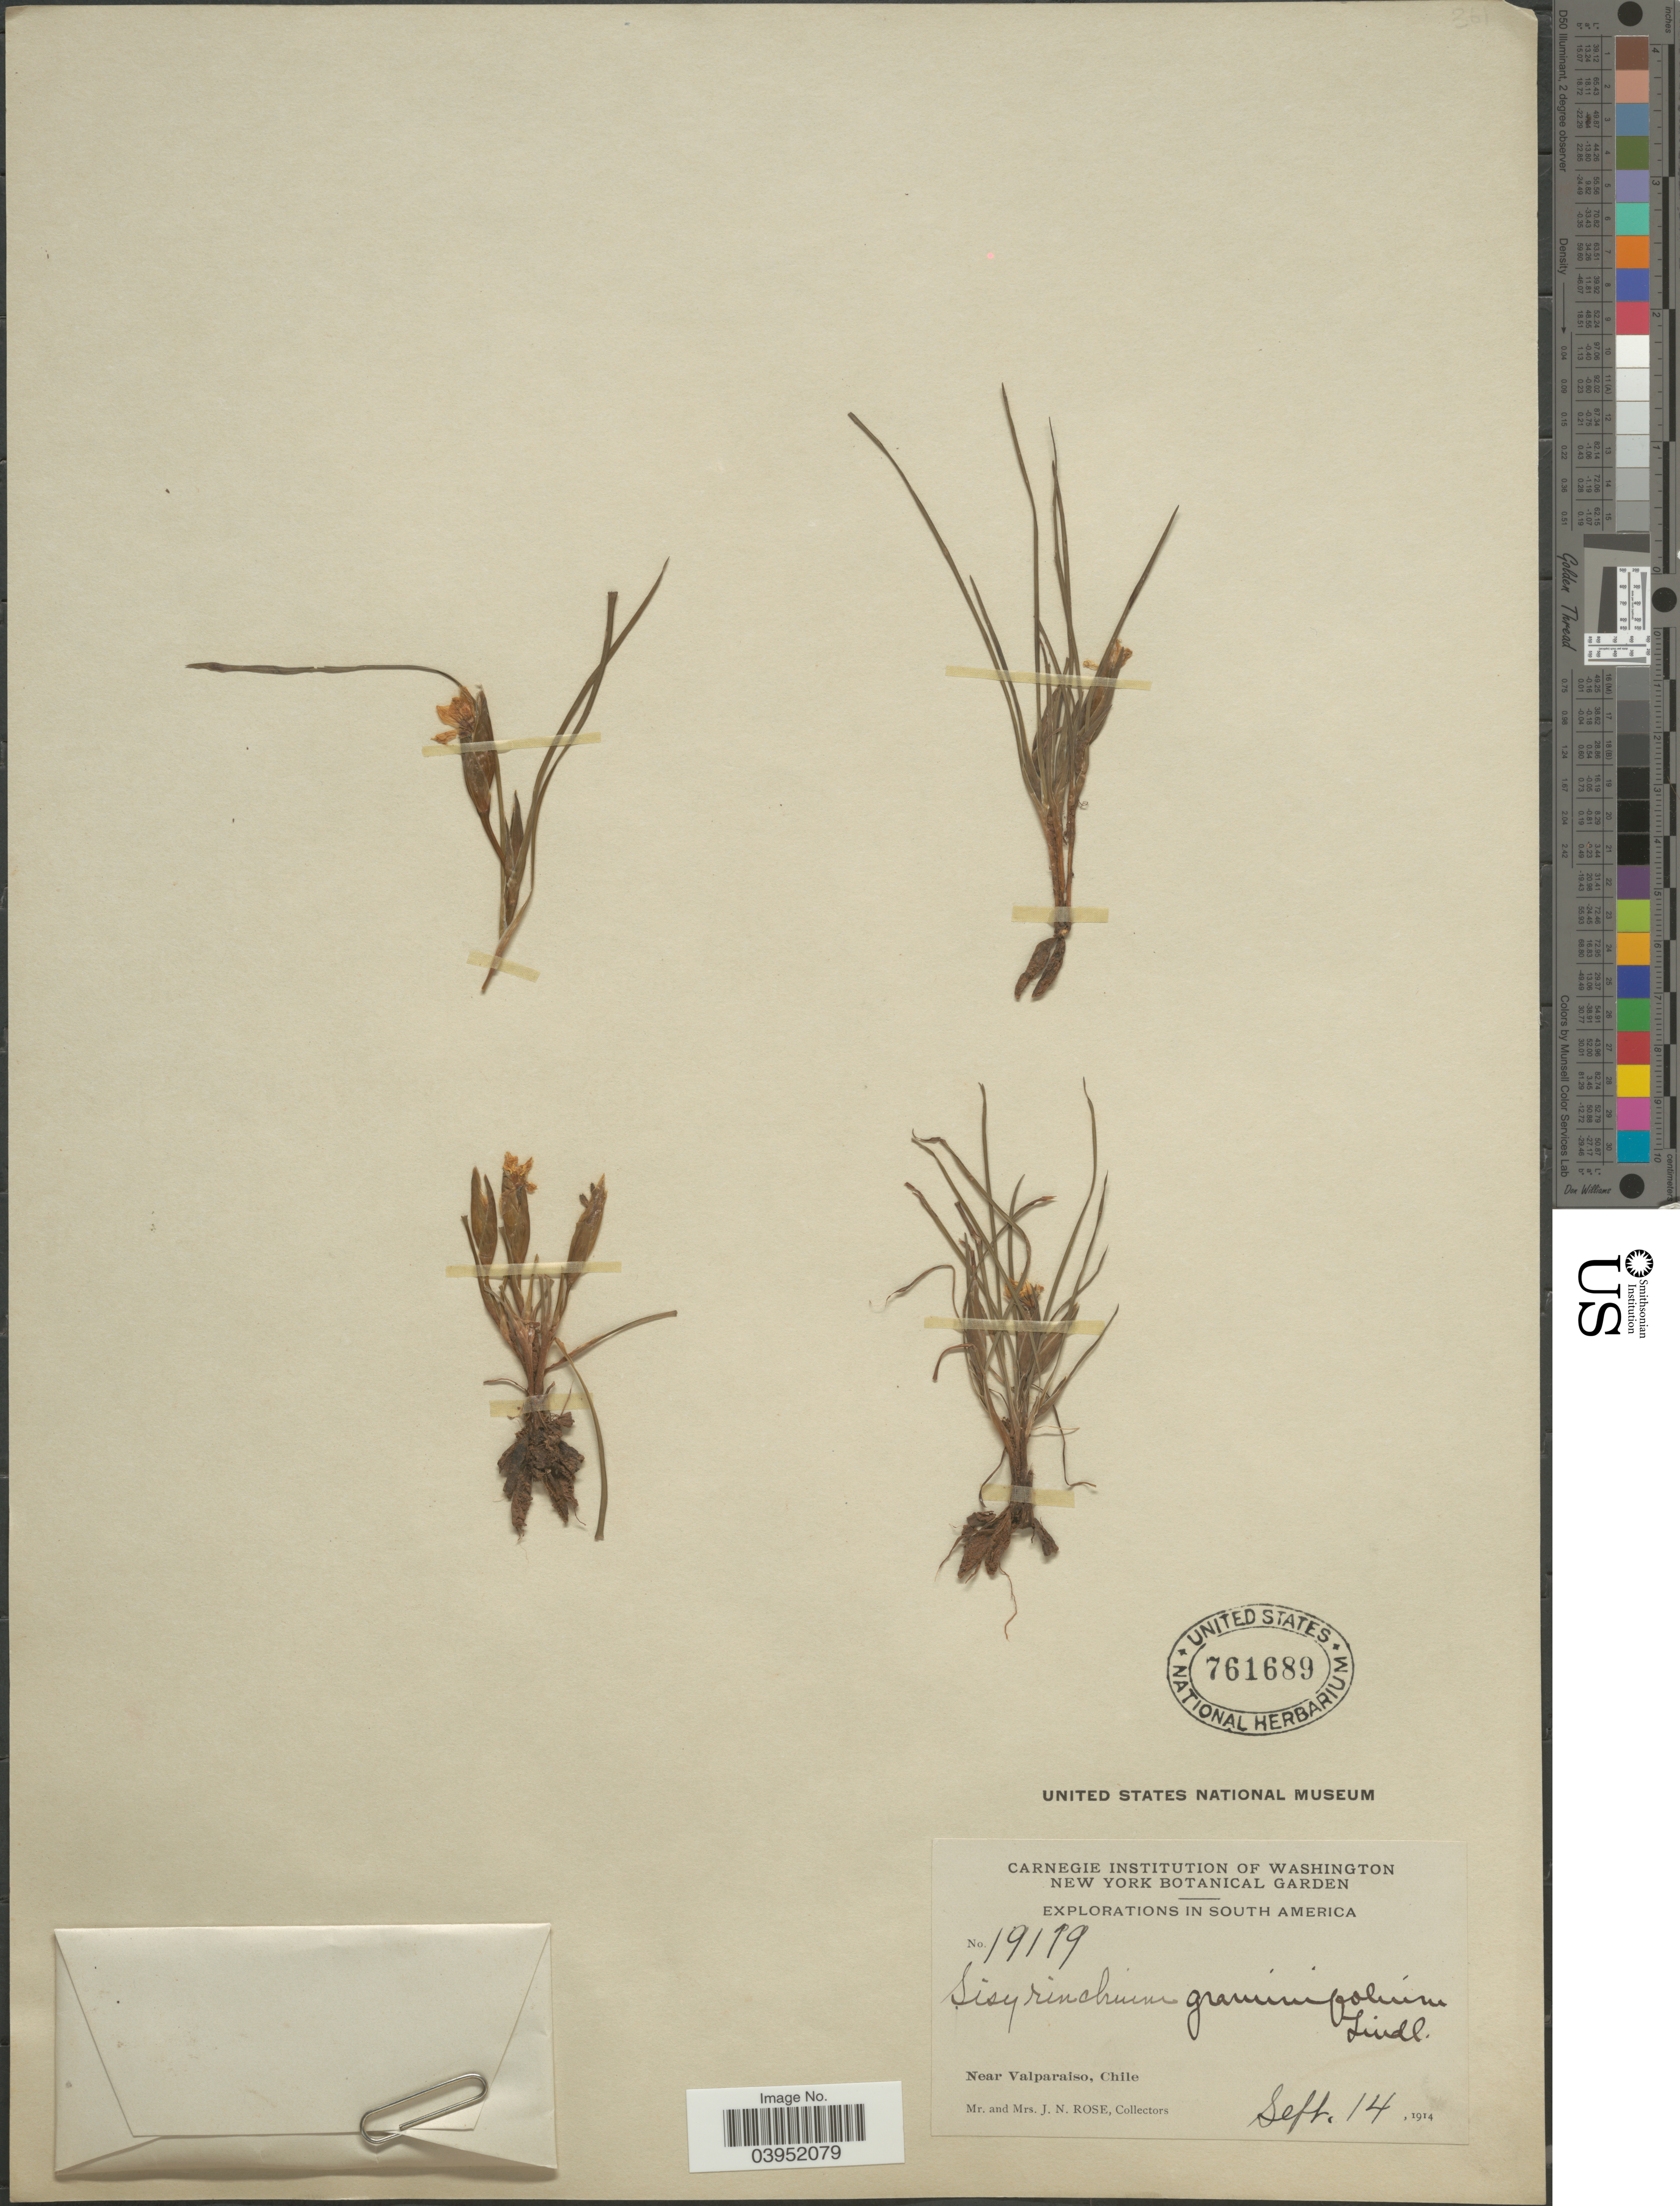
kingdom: Plantae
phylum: Tracheophyta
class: Liliopsida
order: Asparagales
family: Iridaceae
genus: Sisyrinchium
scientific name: Sisyrinchium graminifolium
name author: Lindl.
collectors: J. N. Rose & L. B. Rose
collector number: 19119*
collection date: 1914-09-14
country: Chile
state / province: Valparaíso (V)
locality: Near Valparaiso.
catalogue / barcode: US 761689